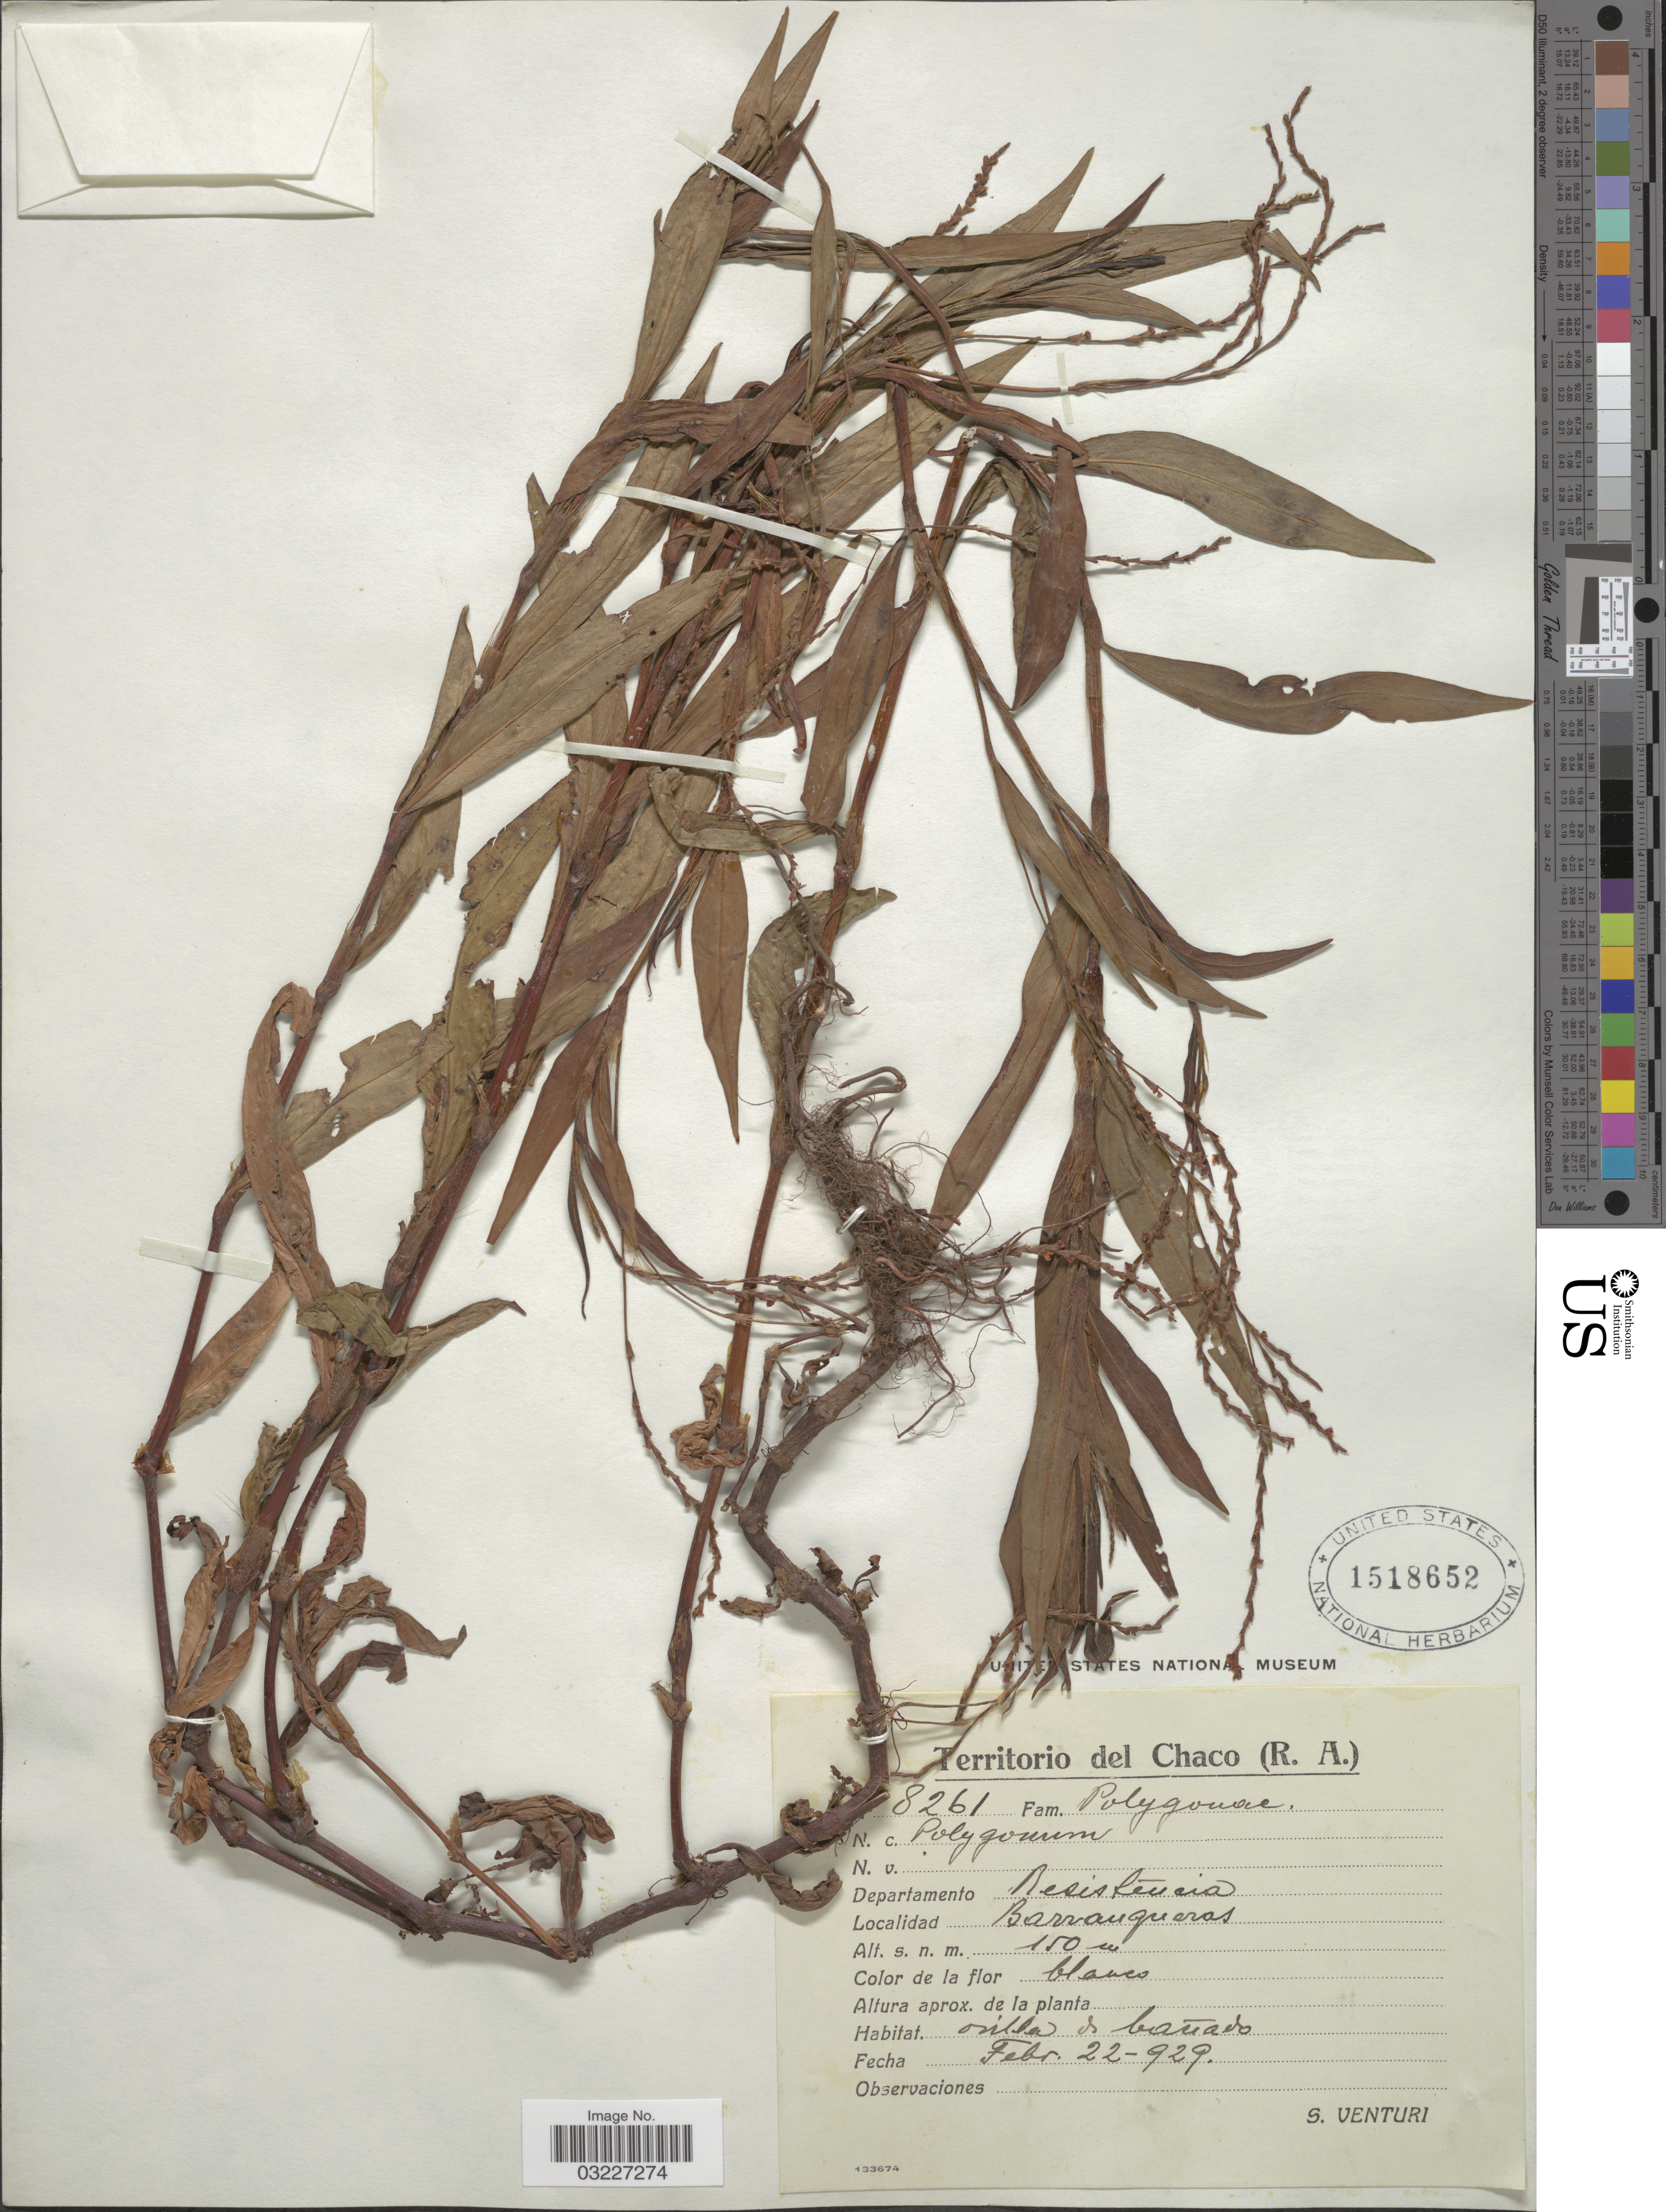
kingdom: Plantae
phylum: Tracheophyta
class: Magnoliopsida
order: Caryophyllales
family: Polygonaceae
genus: Polygonum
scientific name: Polygonum sp.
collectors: S. Venturi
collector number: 8261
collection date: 1929-02-22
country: Argentina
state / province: Chaco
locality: Departamento Resistencia. Barranqueras.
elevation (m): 150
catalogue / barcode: US 1518652